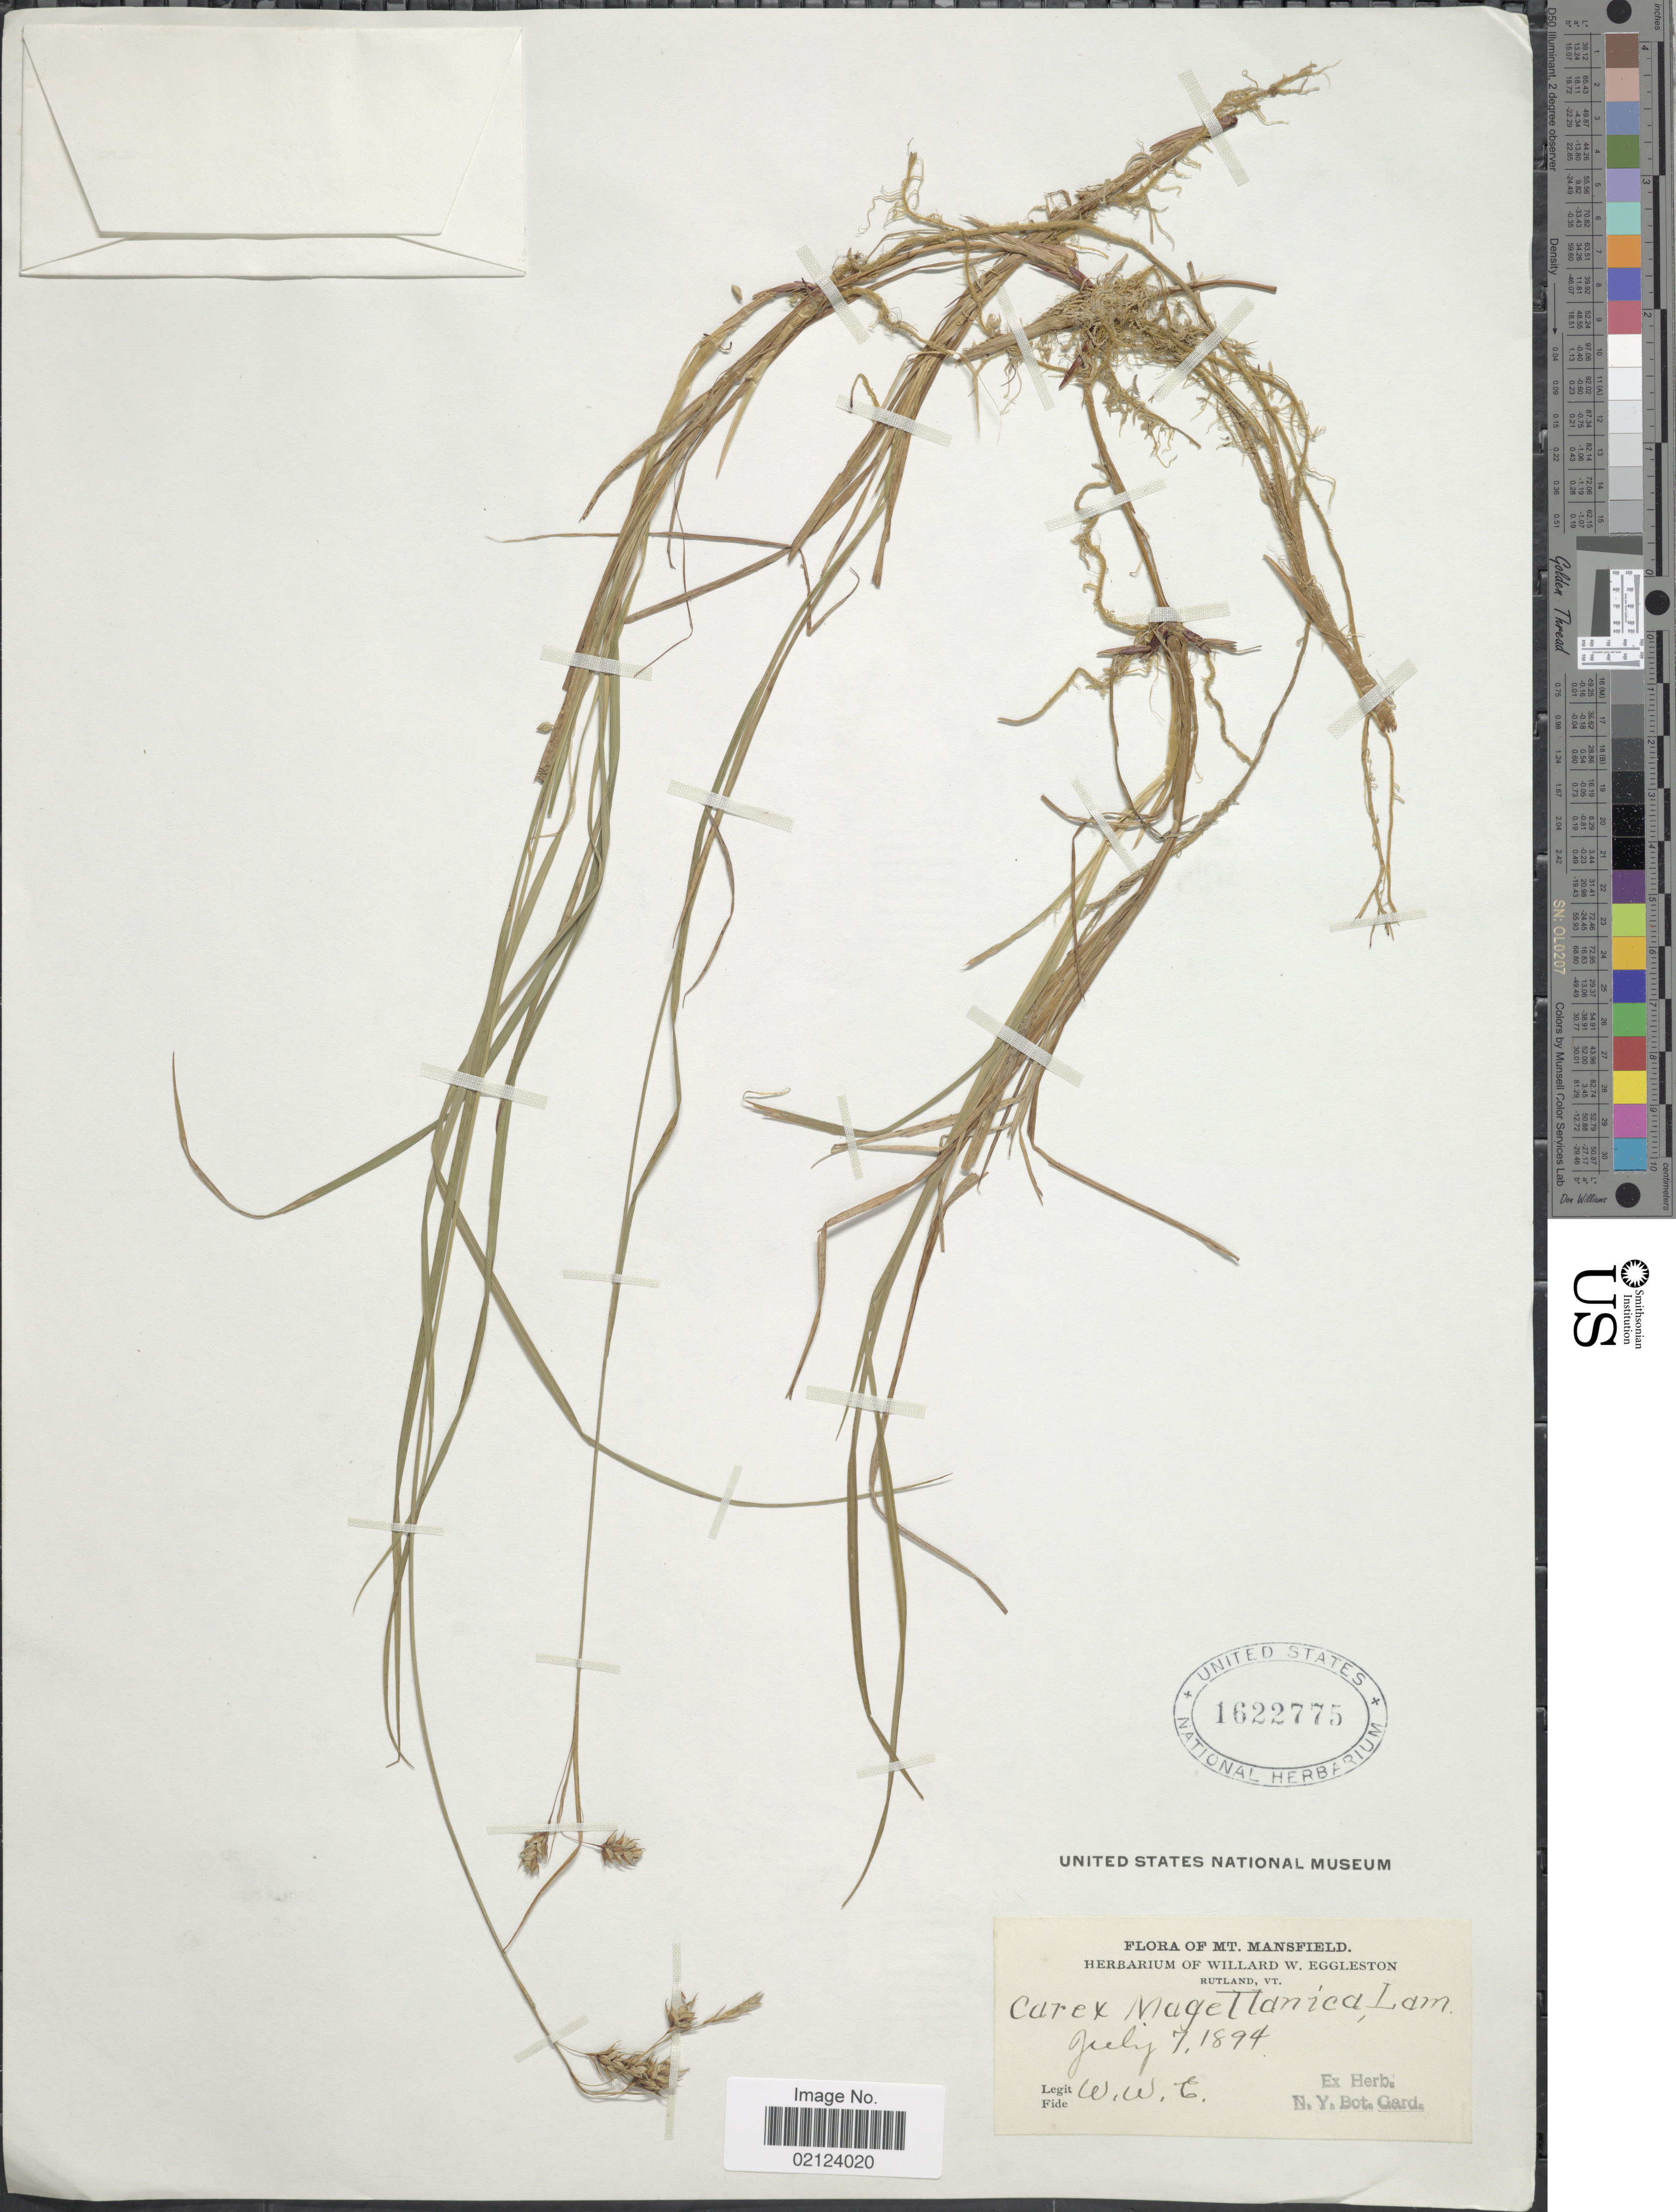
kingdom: Plantae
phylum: Tracheophyta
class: Liliopsida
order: Poales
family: Cyperaceae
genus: Carex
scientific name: Carex magellanica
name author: Lam.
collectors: W. W. Eggleston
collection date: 1894-07-07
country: United States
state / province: Vermont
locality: Mt. Mansfield. Rudland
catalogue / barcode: US 1622775